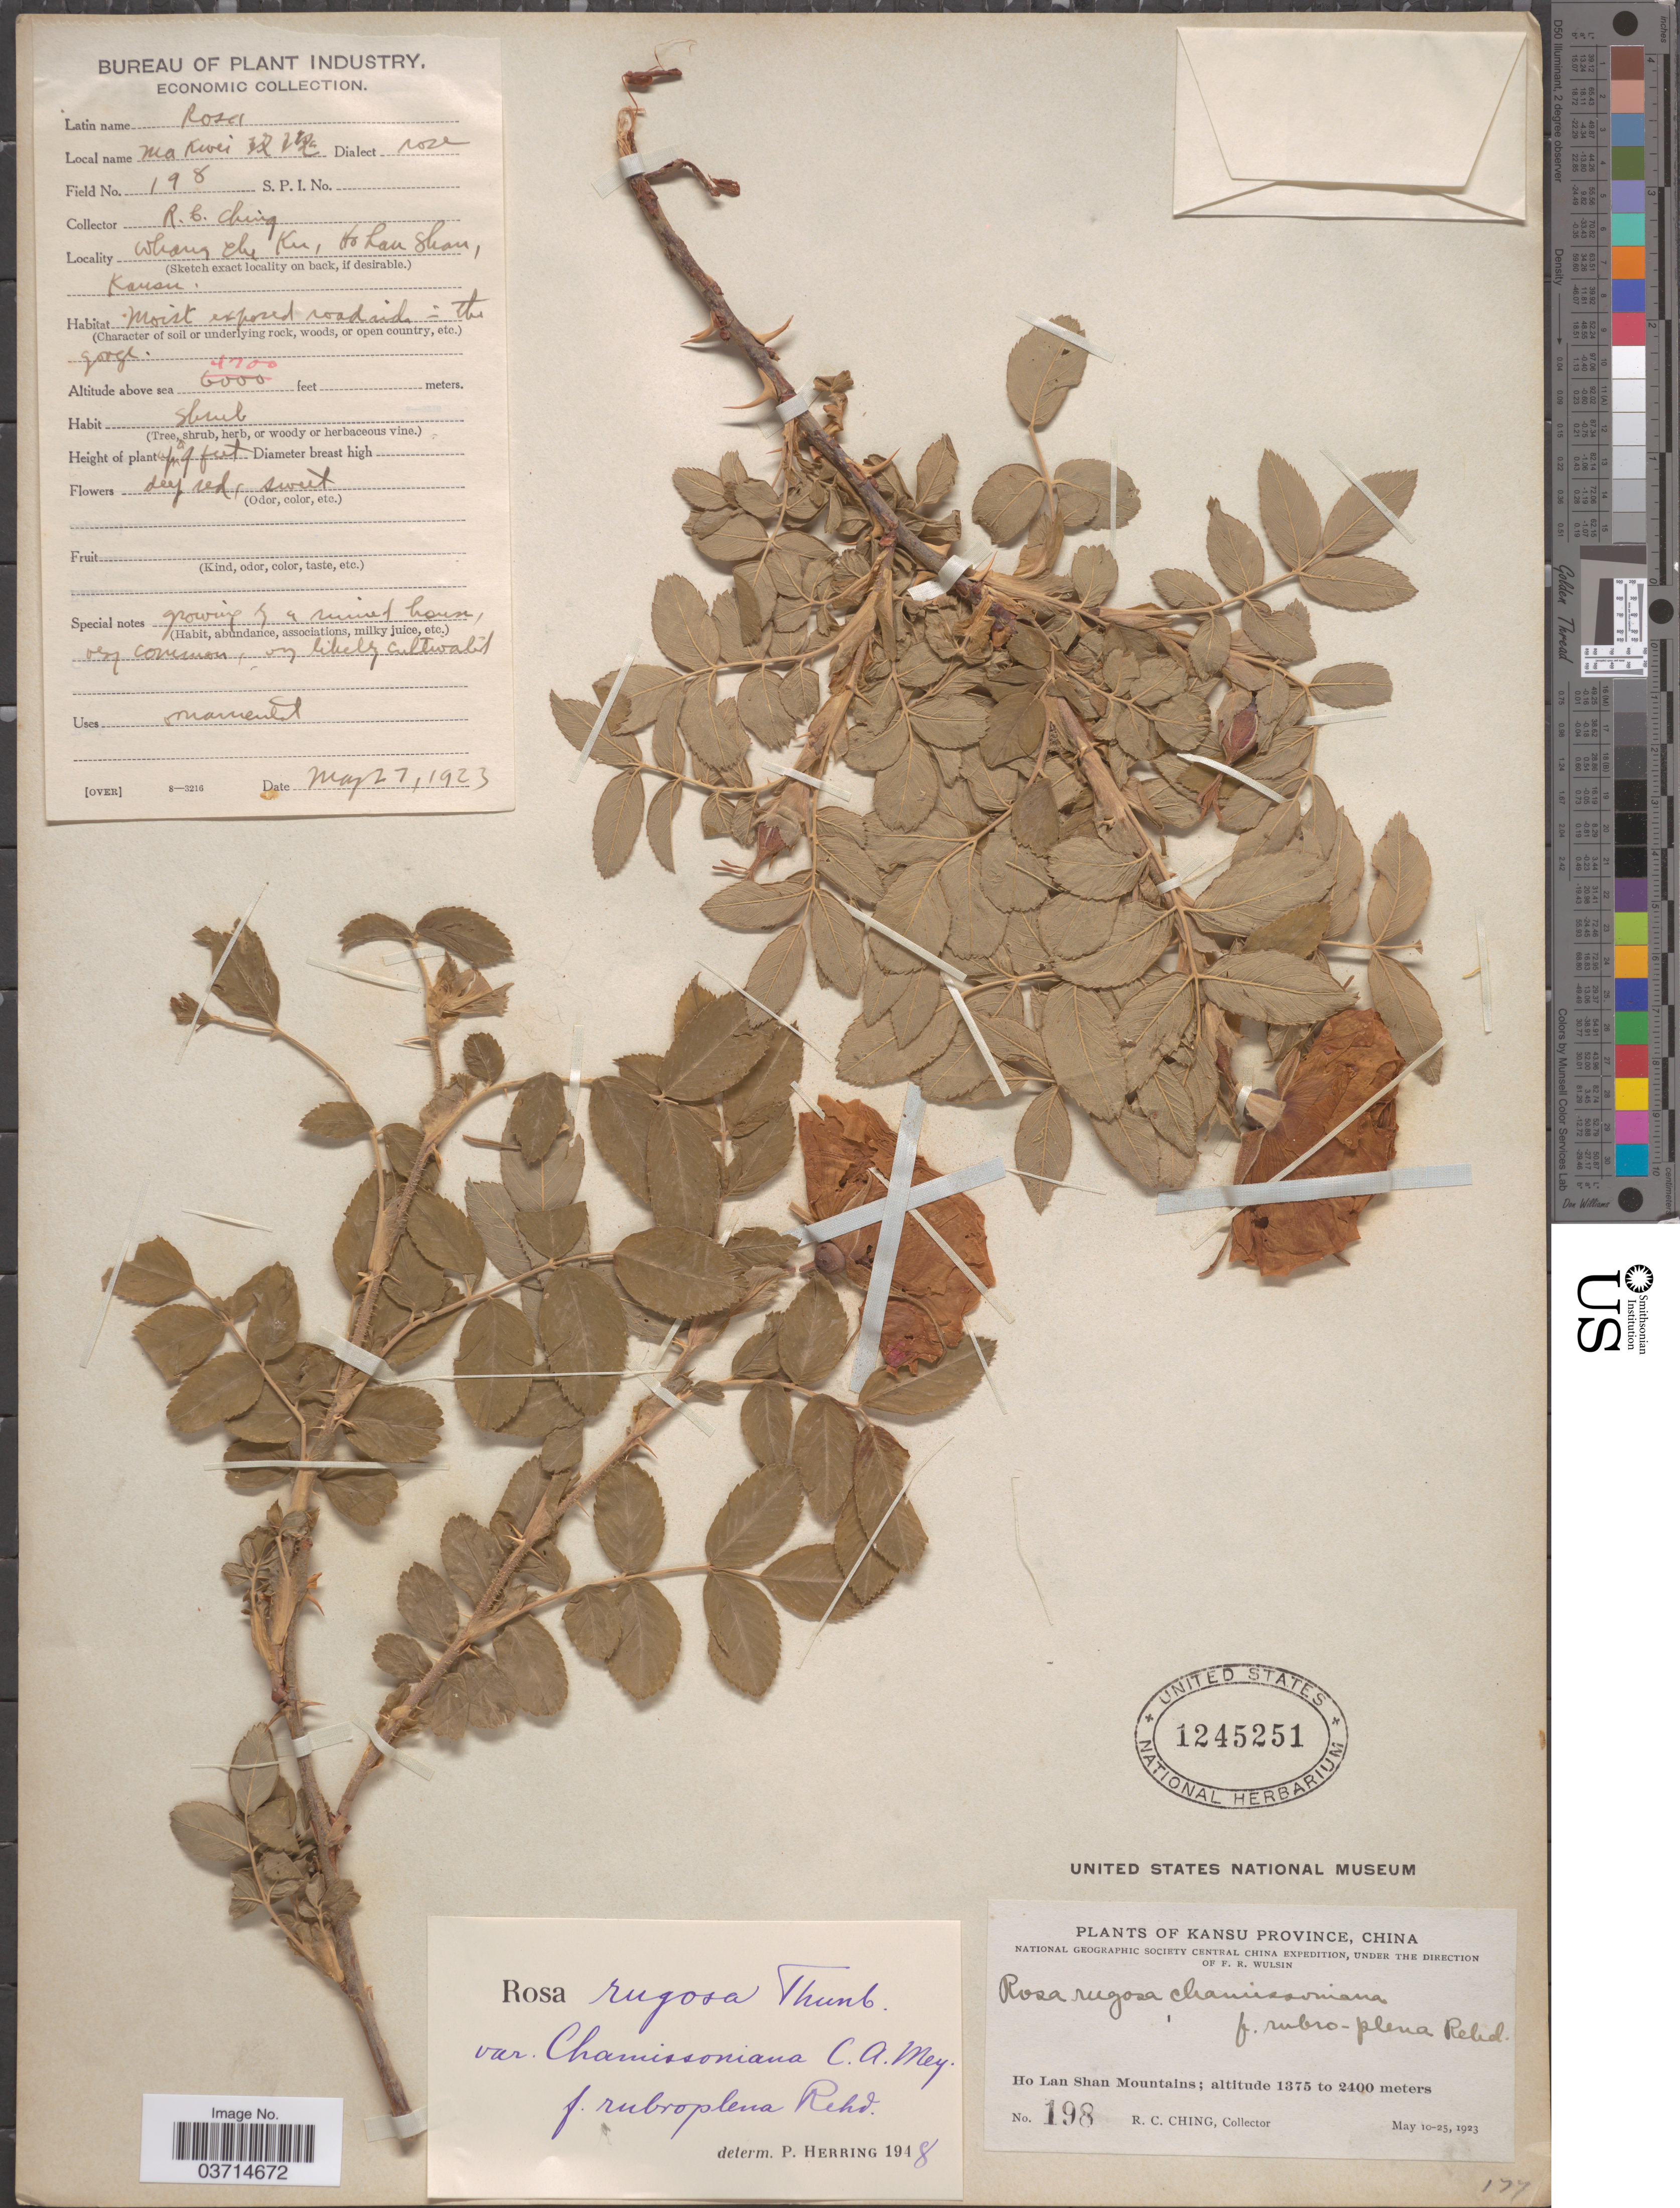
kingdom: Plantae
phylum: Tracheophyta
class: Magnoliopsida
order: Rosales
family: Rosaceae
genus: Rosa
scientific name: Rosa rugosa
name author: Thunb.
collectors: R. C. Ching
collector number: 198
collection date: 1923-05-27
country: China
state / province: Gansu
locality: Kansu Province. Whang [interpreted] Che Ku, Ho Lan Shan Mountains.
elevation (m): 1433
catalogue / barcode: US 1245251